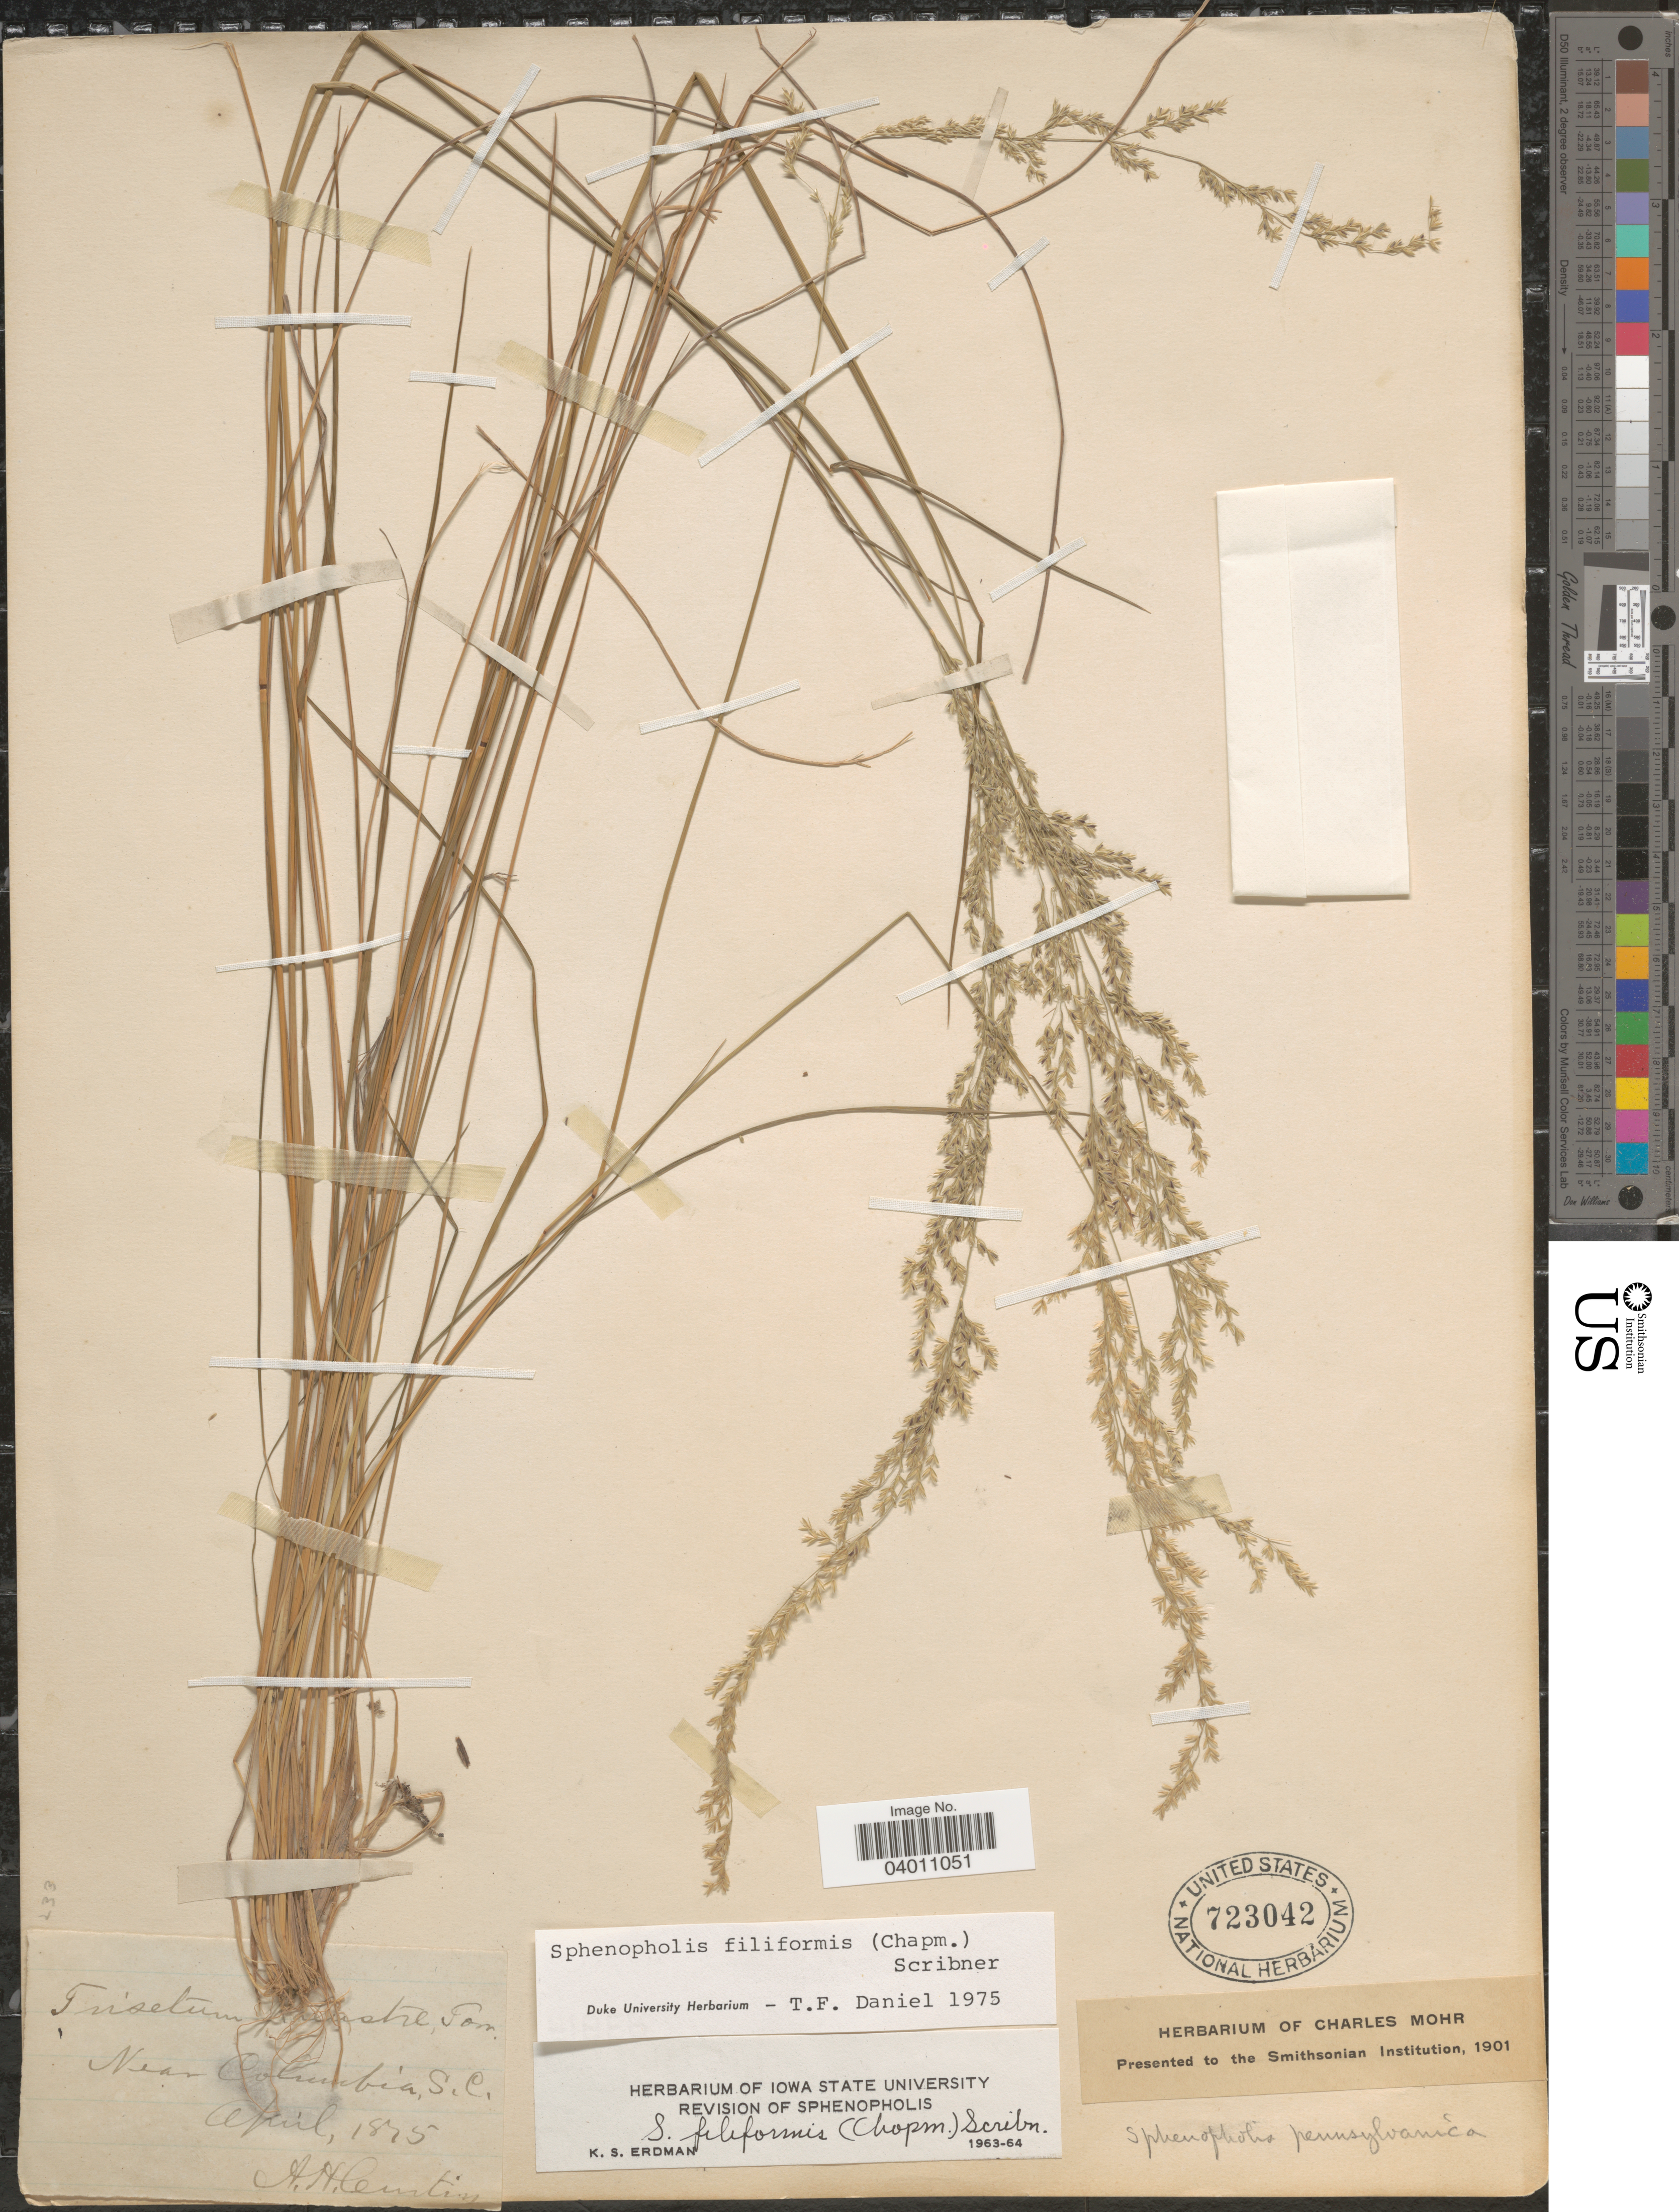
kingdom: Plantae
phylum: Tracheophyta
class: Liliopsida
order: Poales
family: Poaceae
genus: Sphenopholis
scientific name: Sphenopholis filiformis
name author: (Chapm.) Scribn.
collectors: A. H. Curtiss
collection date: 1875-04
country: United States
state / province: South Carolina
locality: Near Columbia.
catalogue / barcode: US 723042